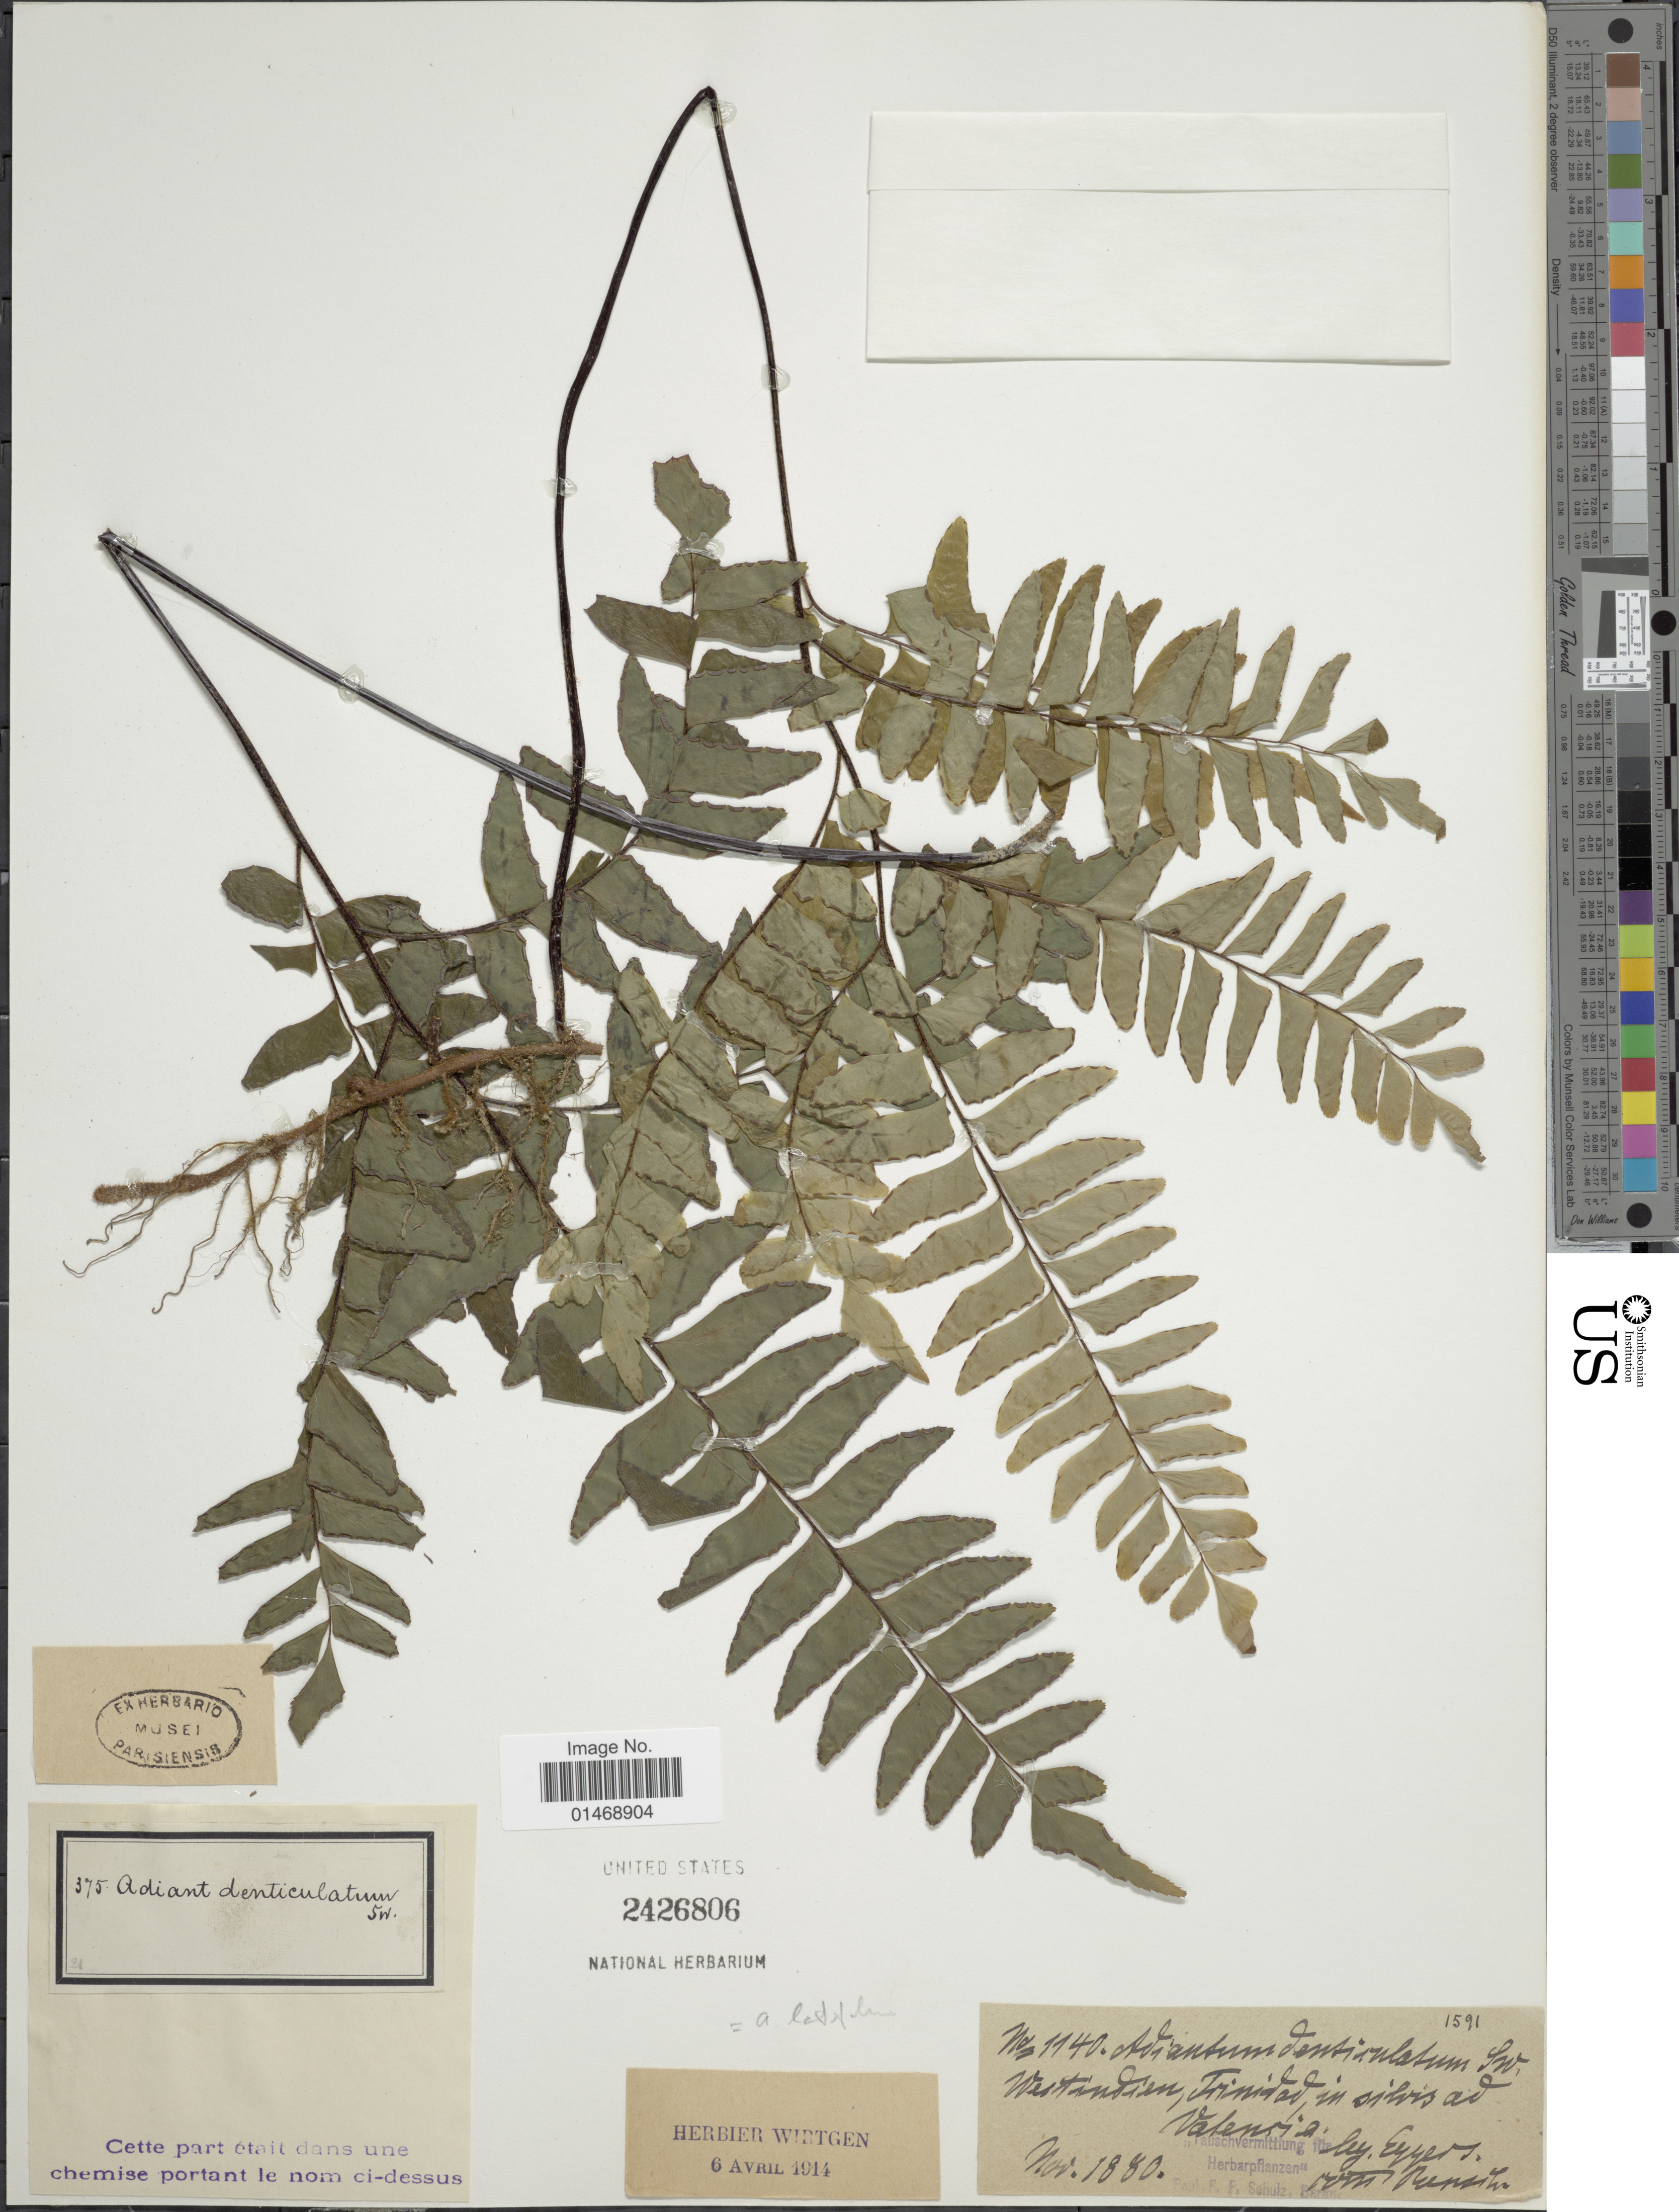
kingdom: Plantae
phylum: Tracheophyta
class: Polypodiopsida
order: Polypodiales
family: Pteridaceae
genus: Adiantum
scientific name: Adiantum latifolium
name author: Lam.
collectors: -. Eggers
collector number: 1140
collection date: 1880-11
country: Trinidad and Tobago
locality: West Indien, trinidad, in silvis ad Valencia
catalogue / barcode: US 2426806